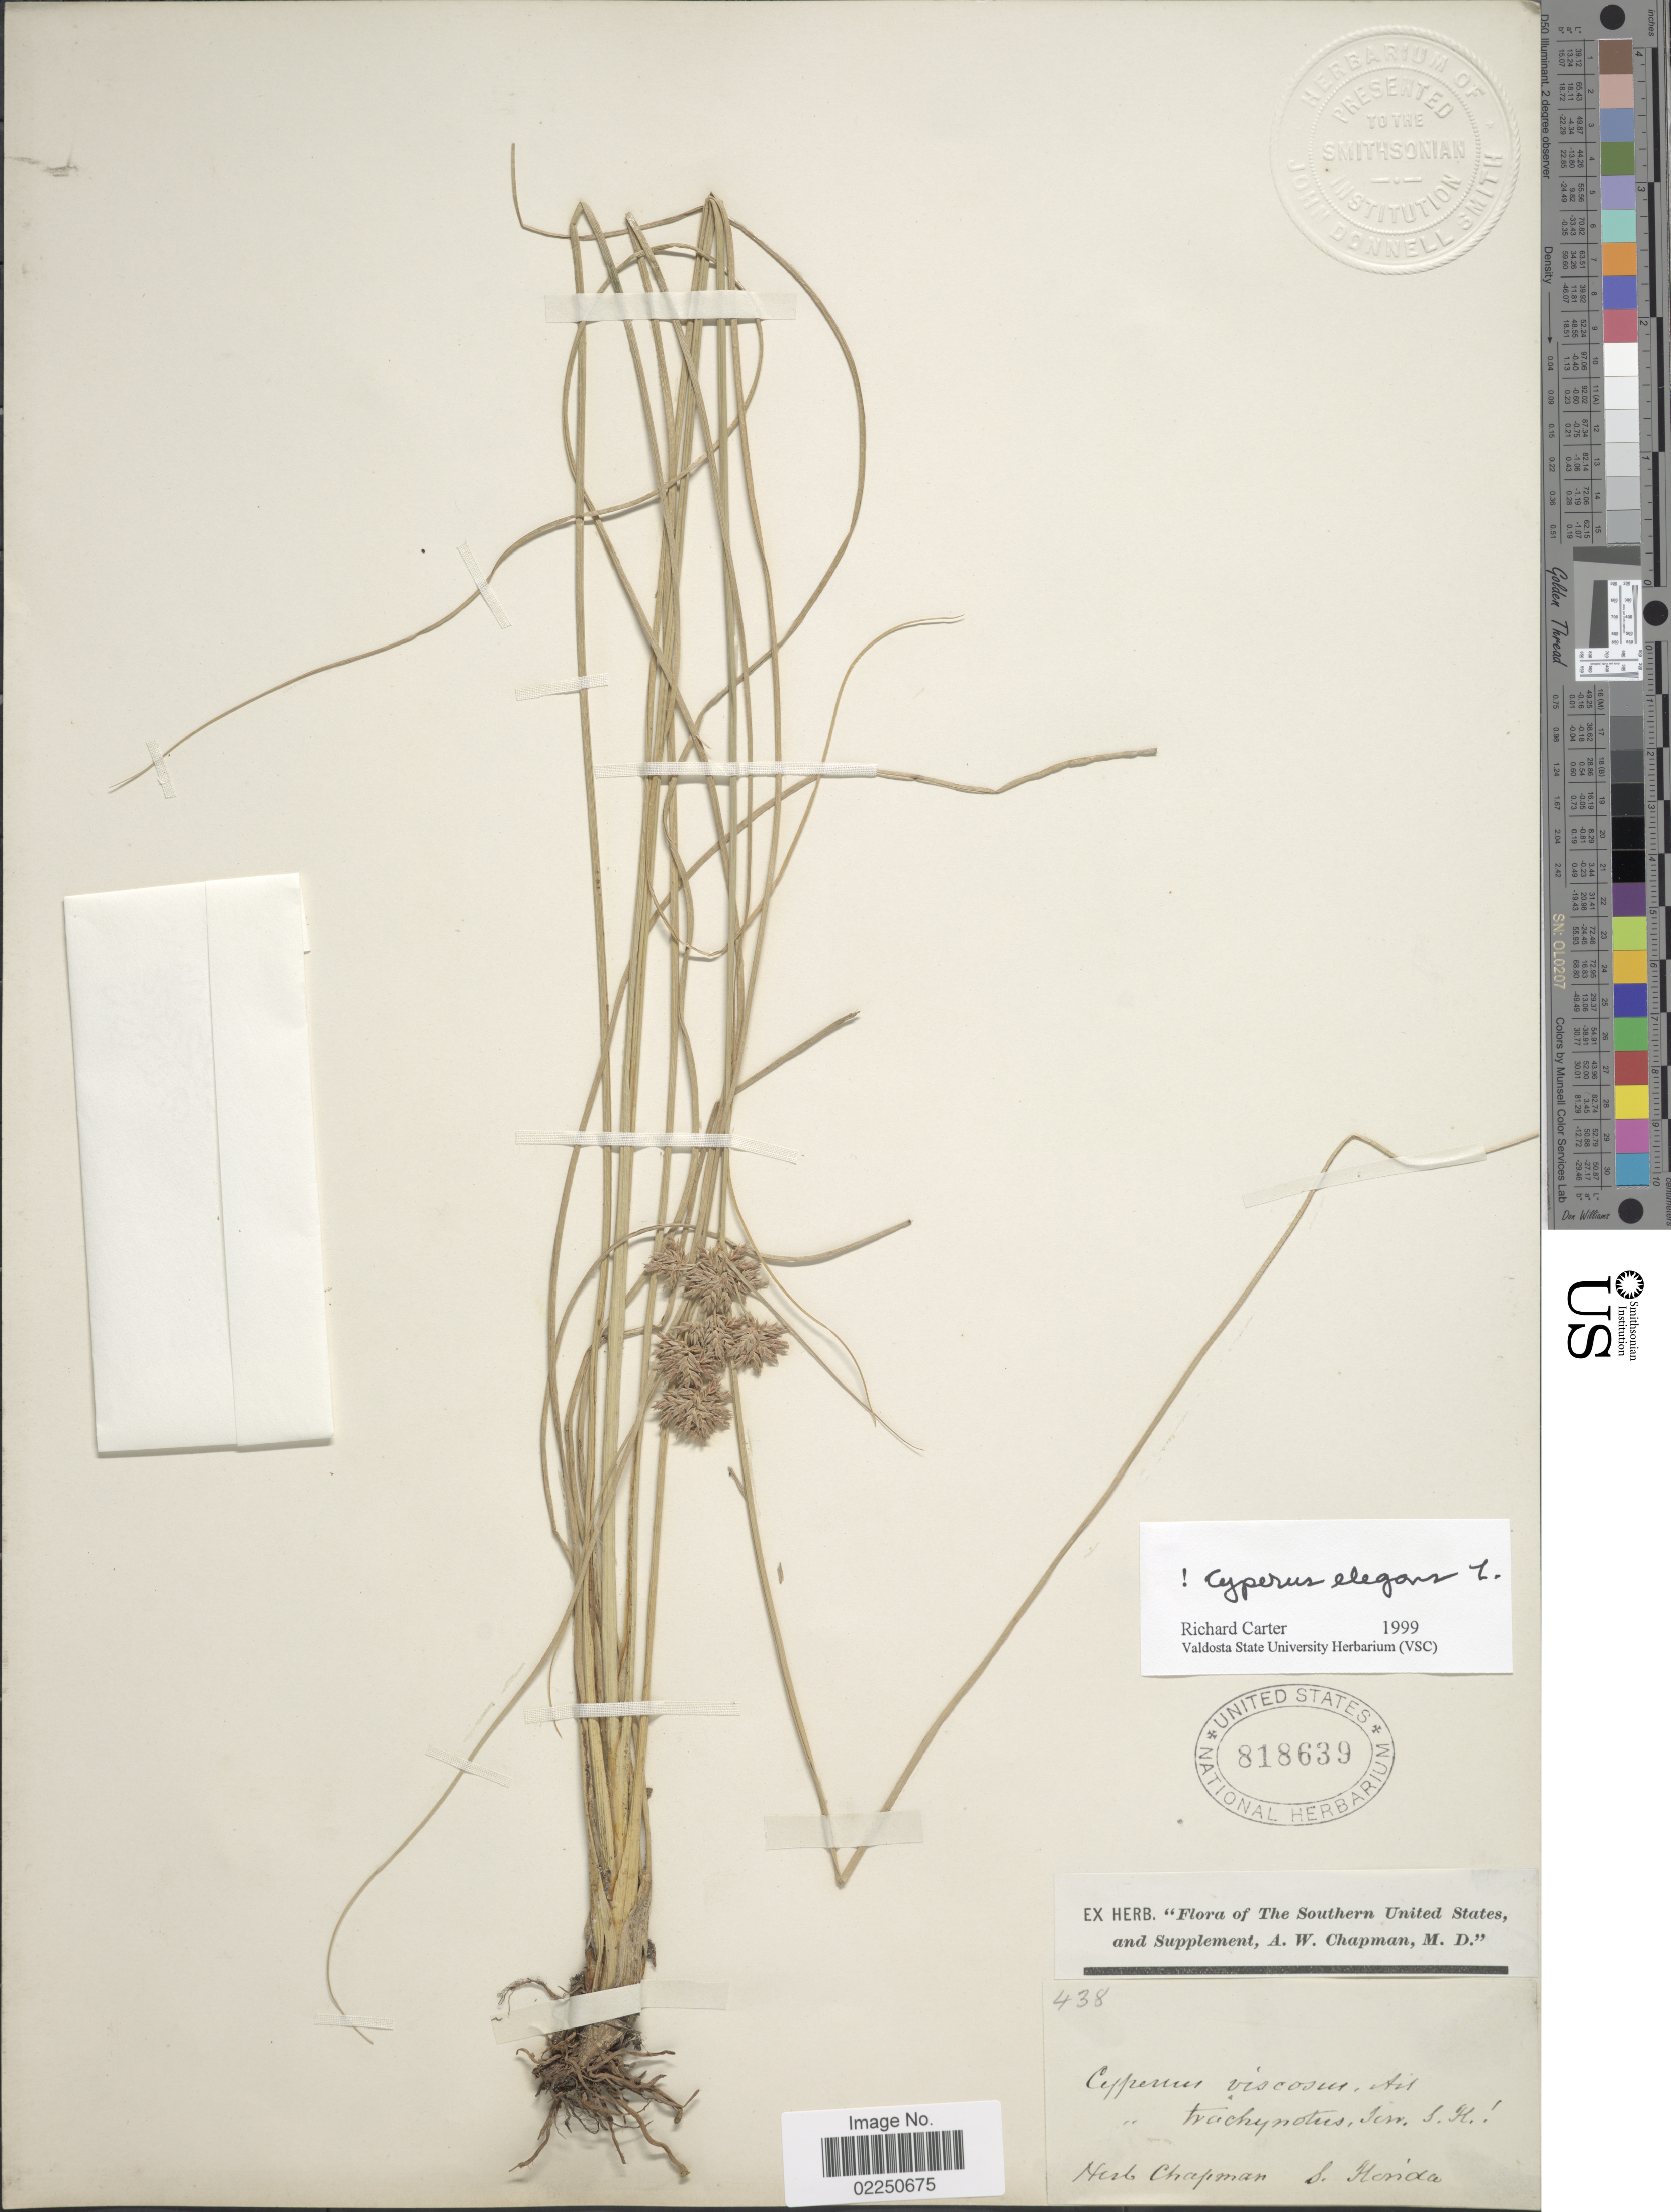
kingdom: Plantae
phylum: Tracheophyta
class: Liliopsida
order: Poales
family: Cyperaceae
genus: Cyperus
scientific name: Cyperus elegans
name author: L.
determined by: Carter, R., (VSC)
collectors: ex herb. Chapman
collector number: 438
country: United States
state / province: Florida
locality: S. Florida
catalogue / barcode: US 818639